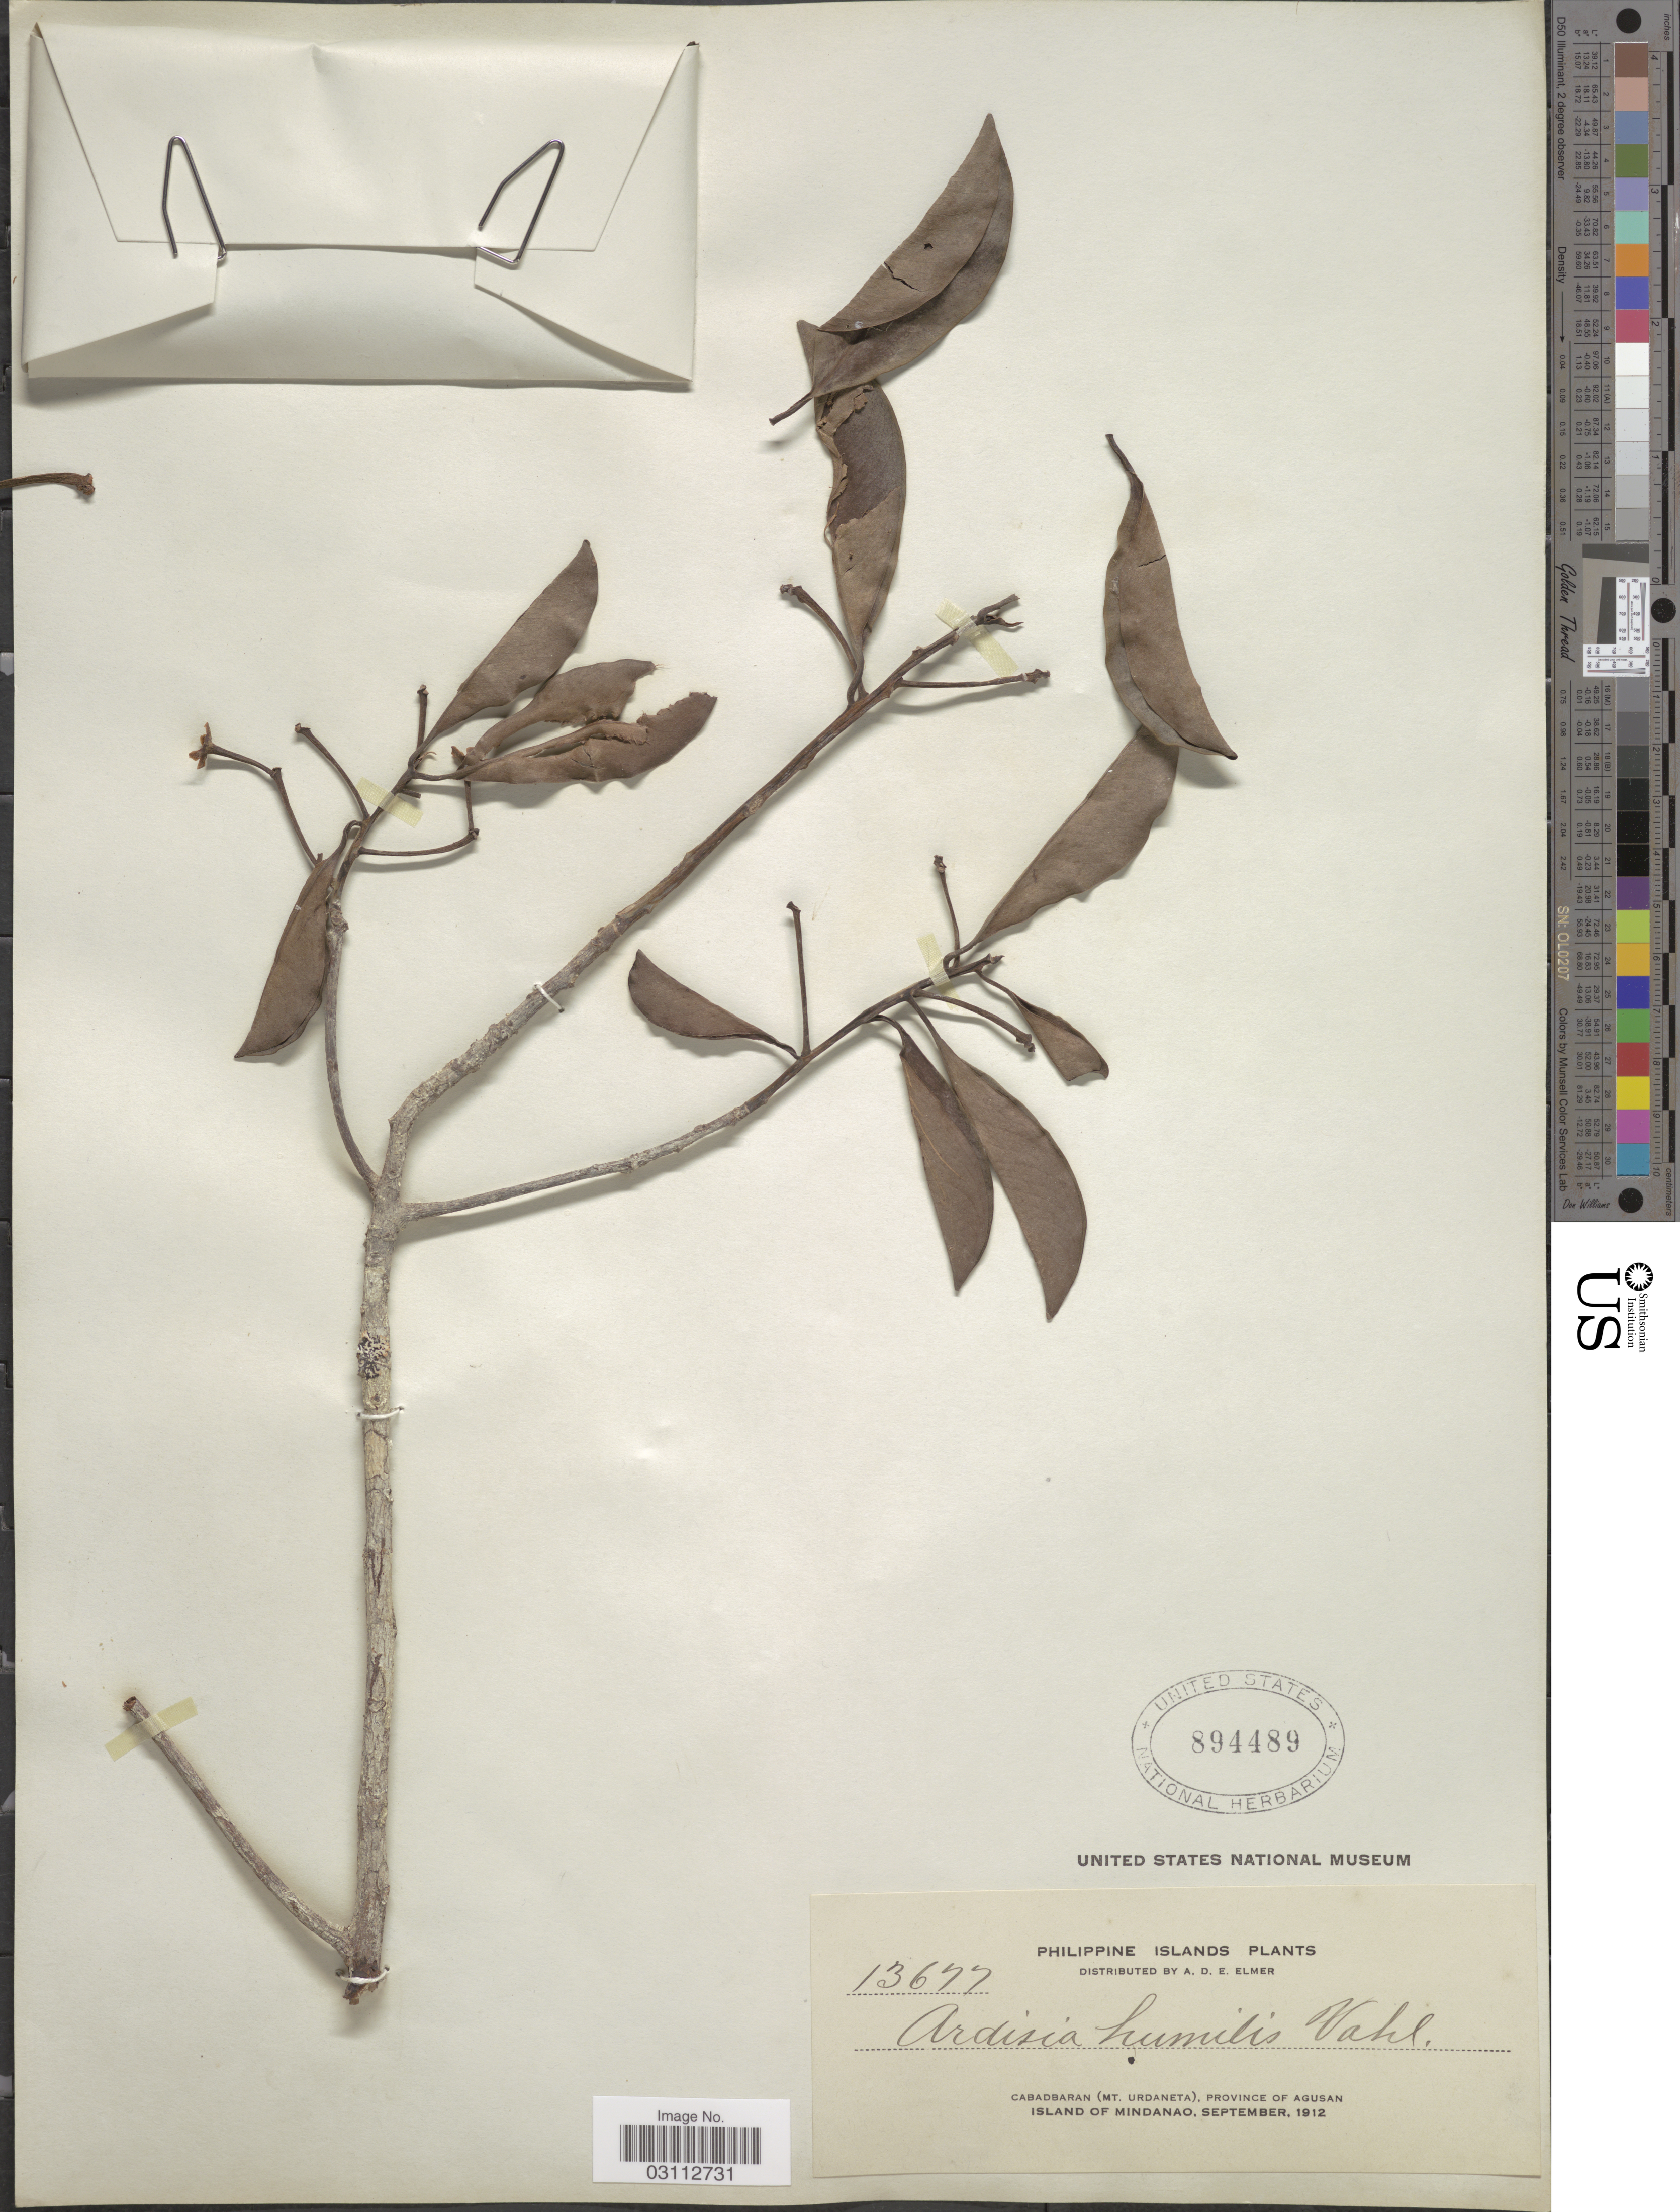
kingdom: Plantae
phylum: Tracheophyta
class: Magnoliopsida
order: Ericales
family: Primulaceae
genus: Ardisia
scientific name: Ardisia humilis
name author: Vahl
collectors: A. D. E. Elmer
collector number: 13677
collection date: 1912-09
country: Philippines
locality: Philippine Islands, Cabadbaran (Mt. Urdaneta), province of Agusan, Island of Mindanao.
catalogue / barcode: US 894489